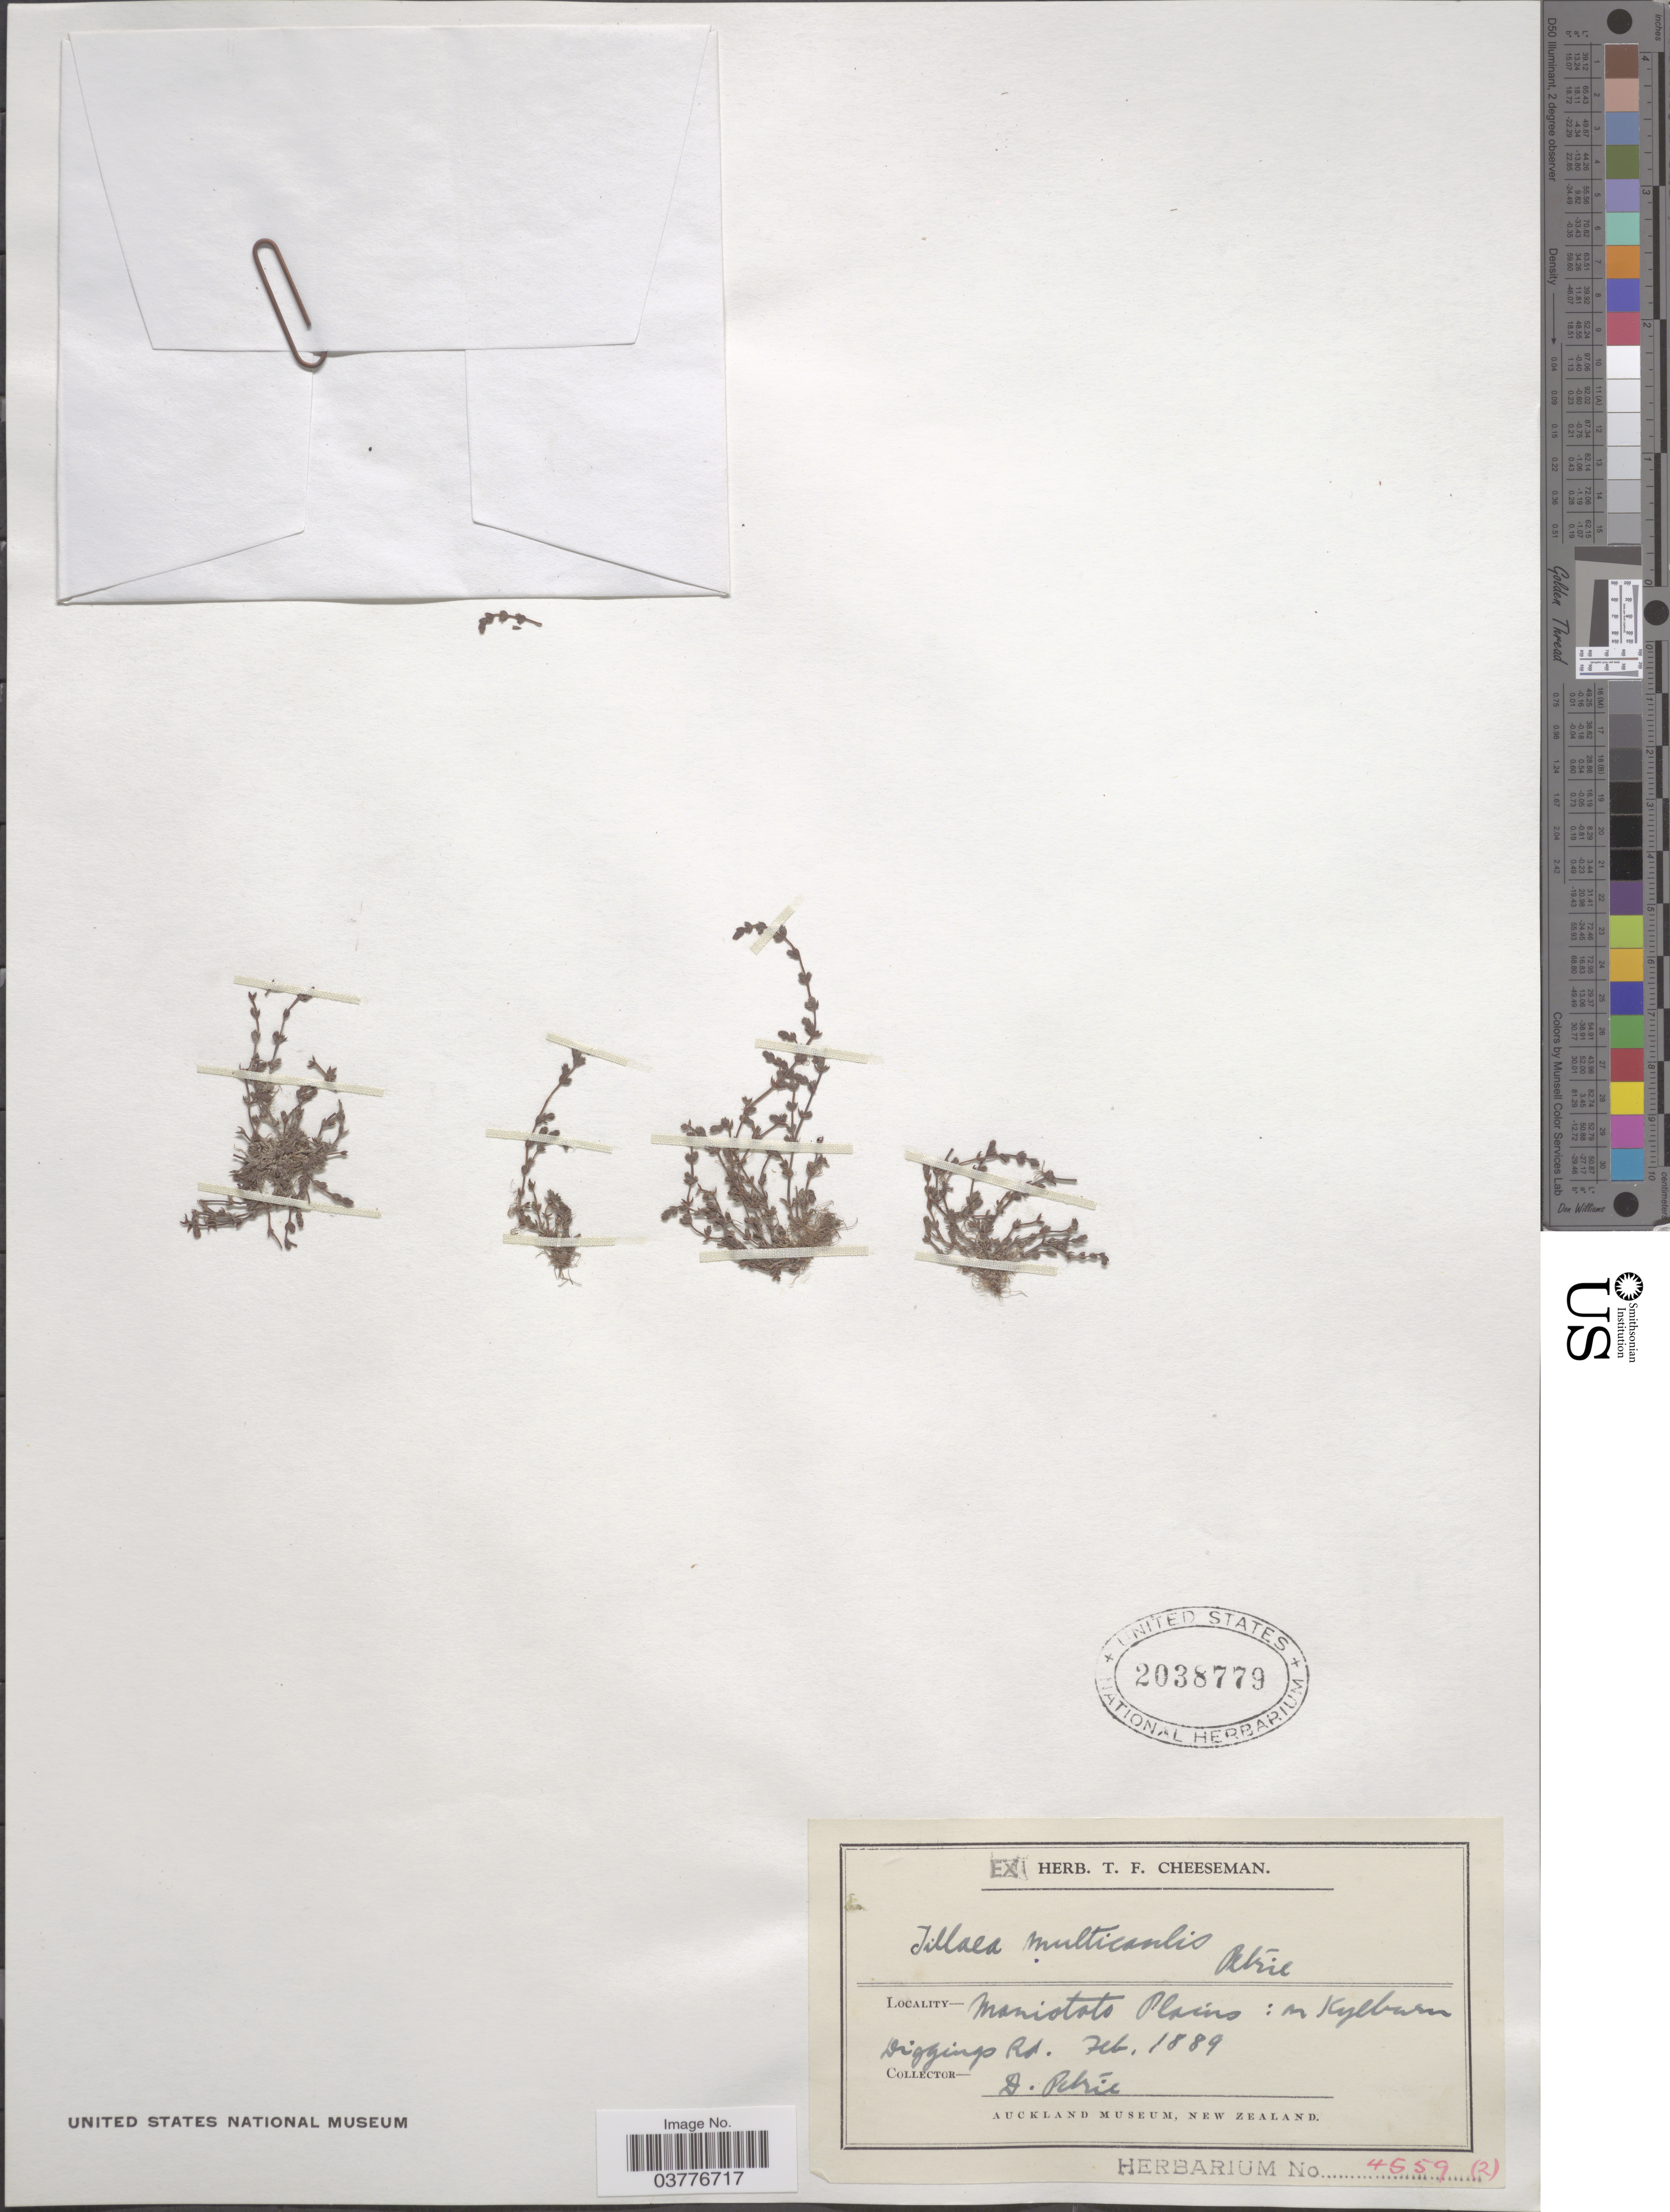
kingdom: Plantae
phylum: Tracheophyta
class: Magnoliopsida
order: Saxifragales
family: Crassulaceae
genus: Crassula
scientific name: Crassula multicaulis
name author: (Petrie) A.P. Druce & Given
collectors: D. Petrie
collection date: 1889-02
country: New Zealand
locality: Maniottoto Plains: on Kylburn Diggings Rd.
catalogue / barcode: US 2038779